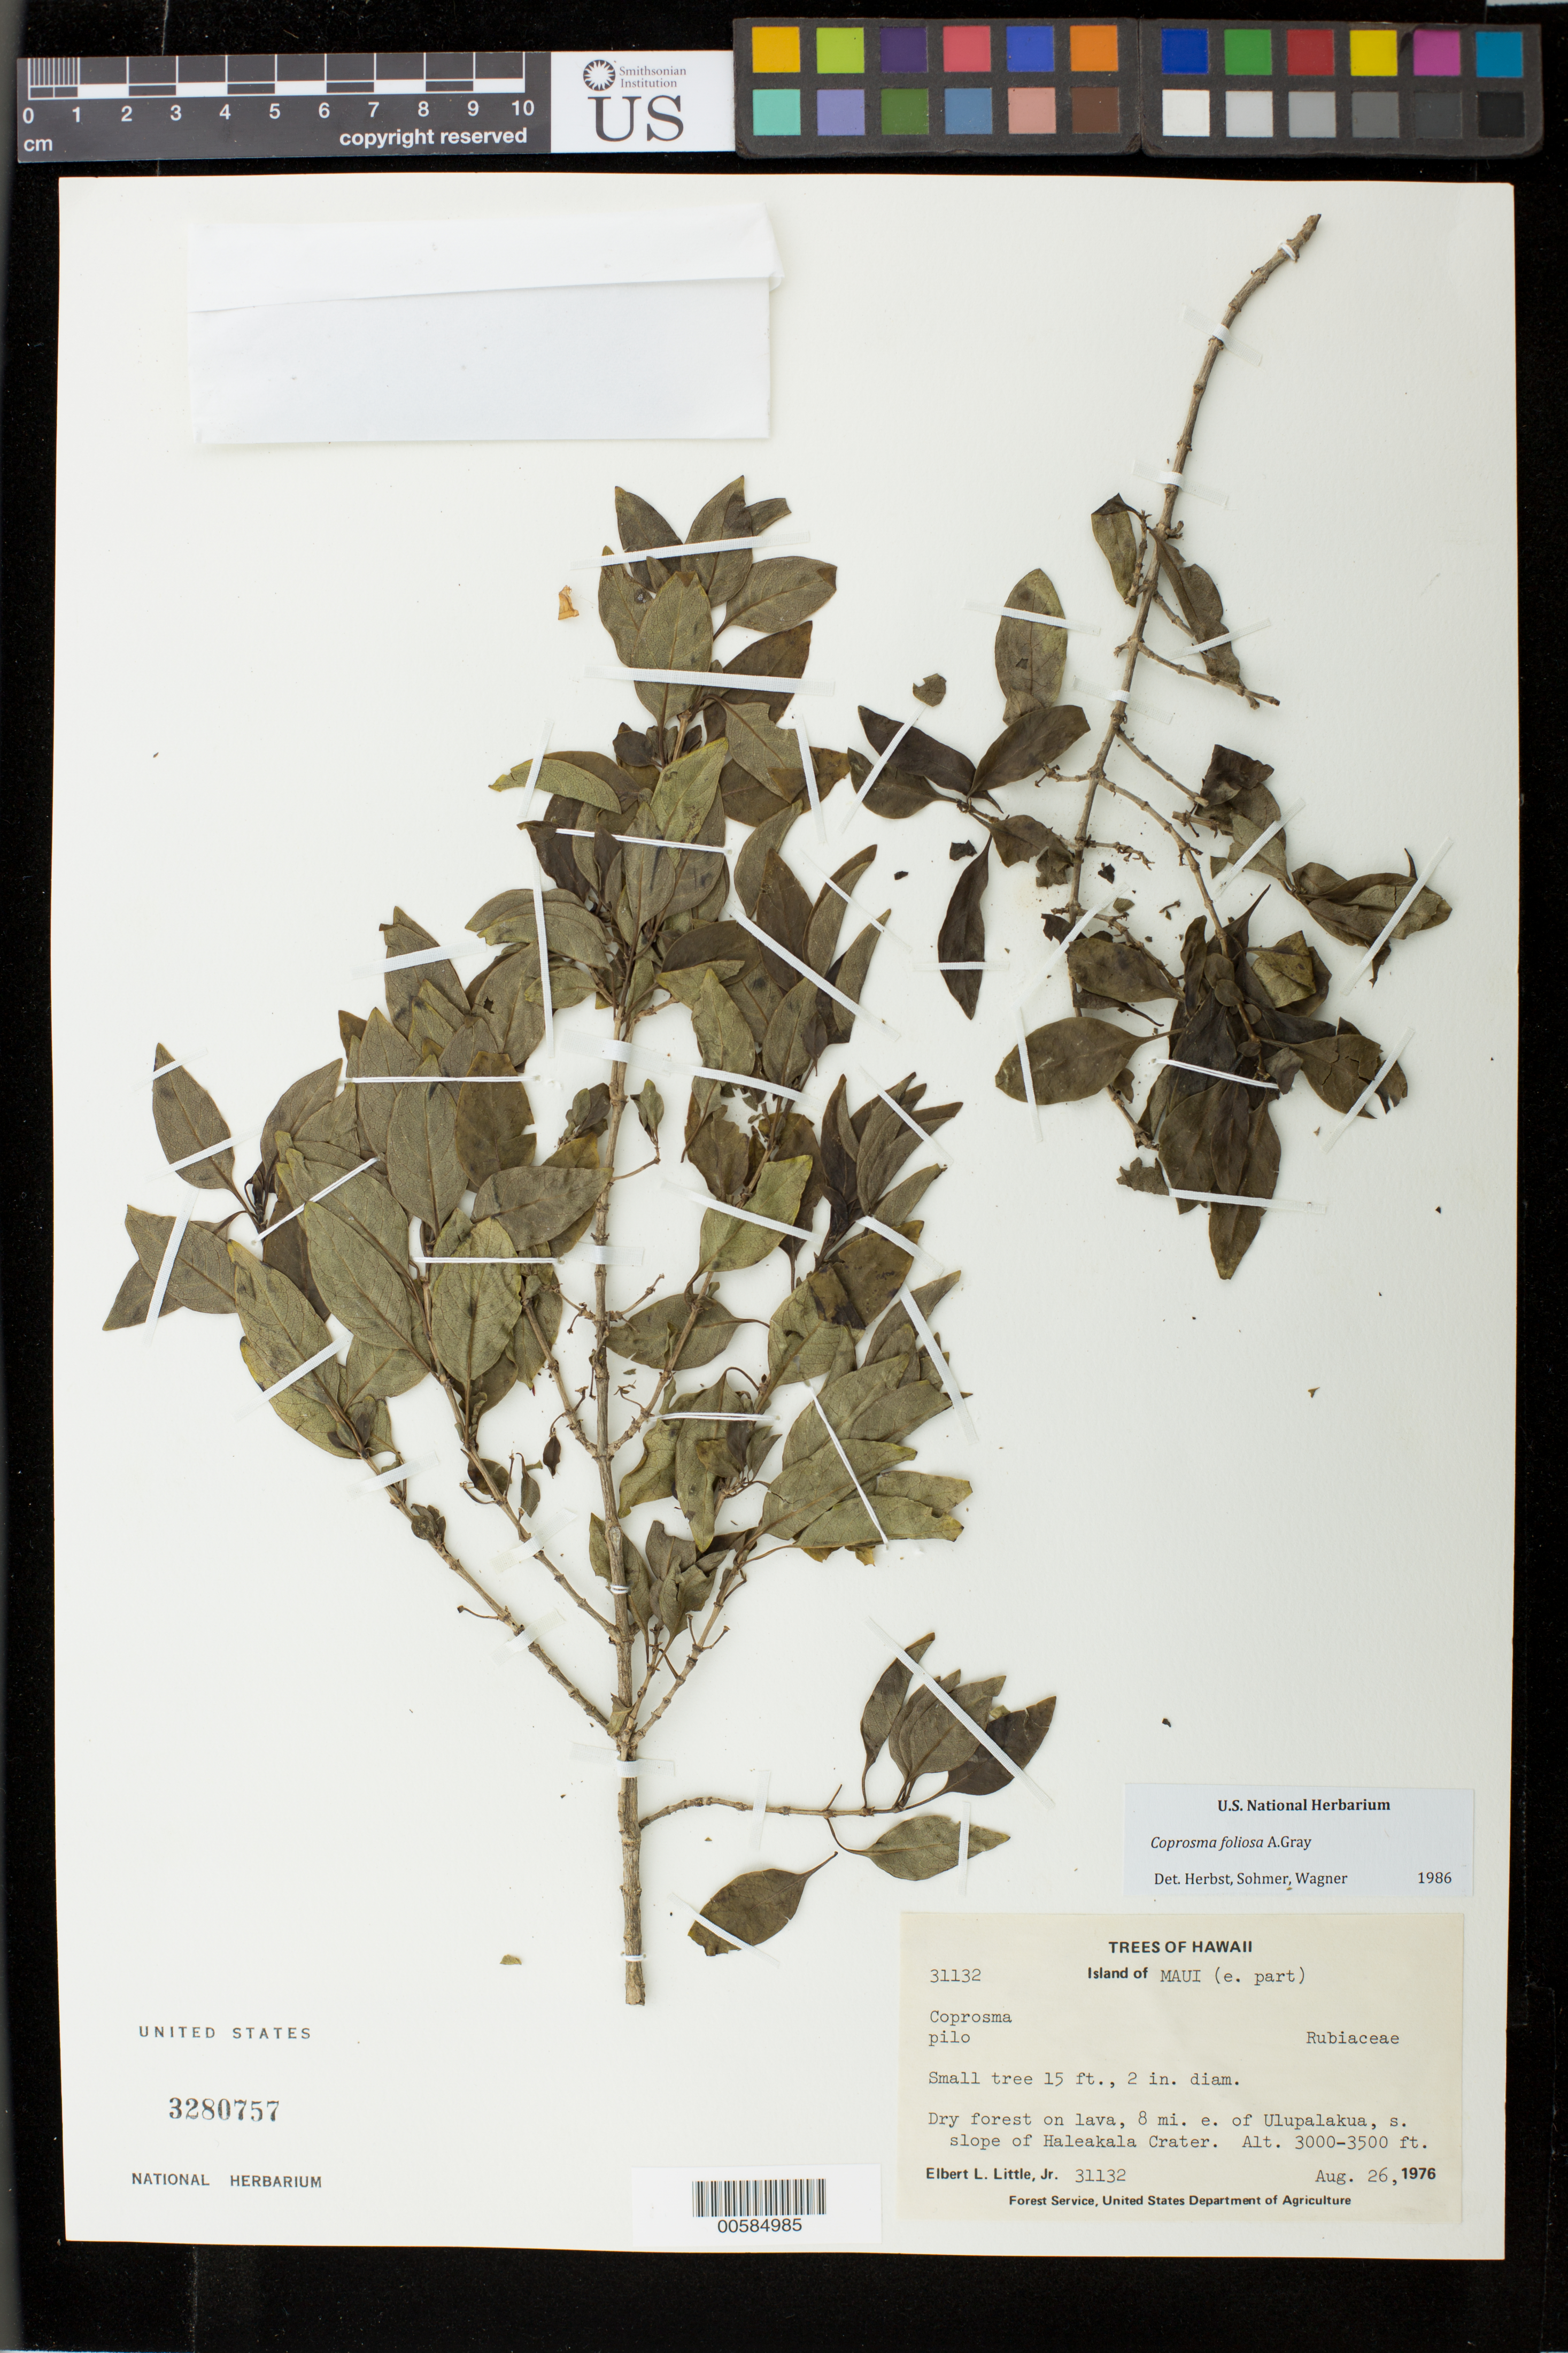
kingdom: Plantae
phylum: Tracheophyta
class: Magnoliopsida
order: Gentianales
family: Rubiaceae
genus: Coprosma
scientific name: Coprosma foliosa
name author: A. Gray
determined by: Herbst, D. R.; Sohmer, S. H.; Wagner, W. L.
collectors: E. L. Little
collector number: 31132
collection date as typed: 26 Aug 1976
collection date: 1976-08-26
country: United States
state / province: Hawaii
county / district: Maui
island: Maui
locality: E Maui, 8 mi E of Ulupalakua, S slope of Haleakala Crater.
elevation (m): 914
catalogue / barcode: US 3280757